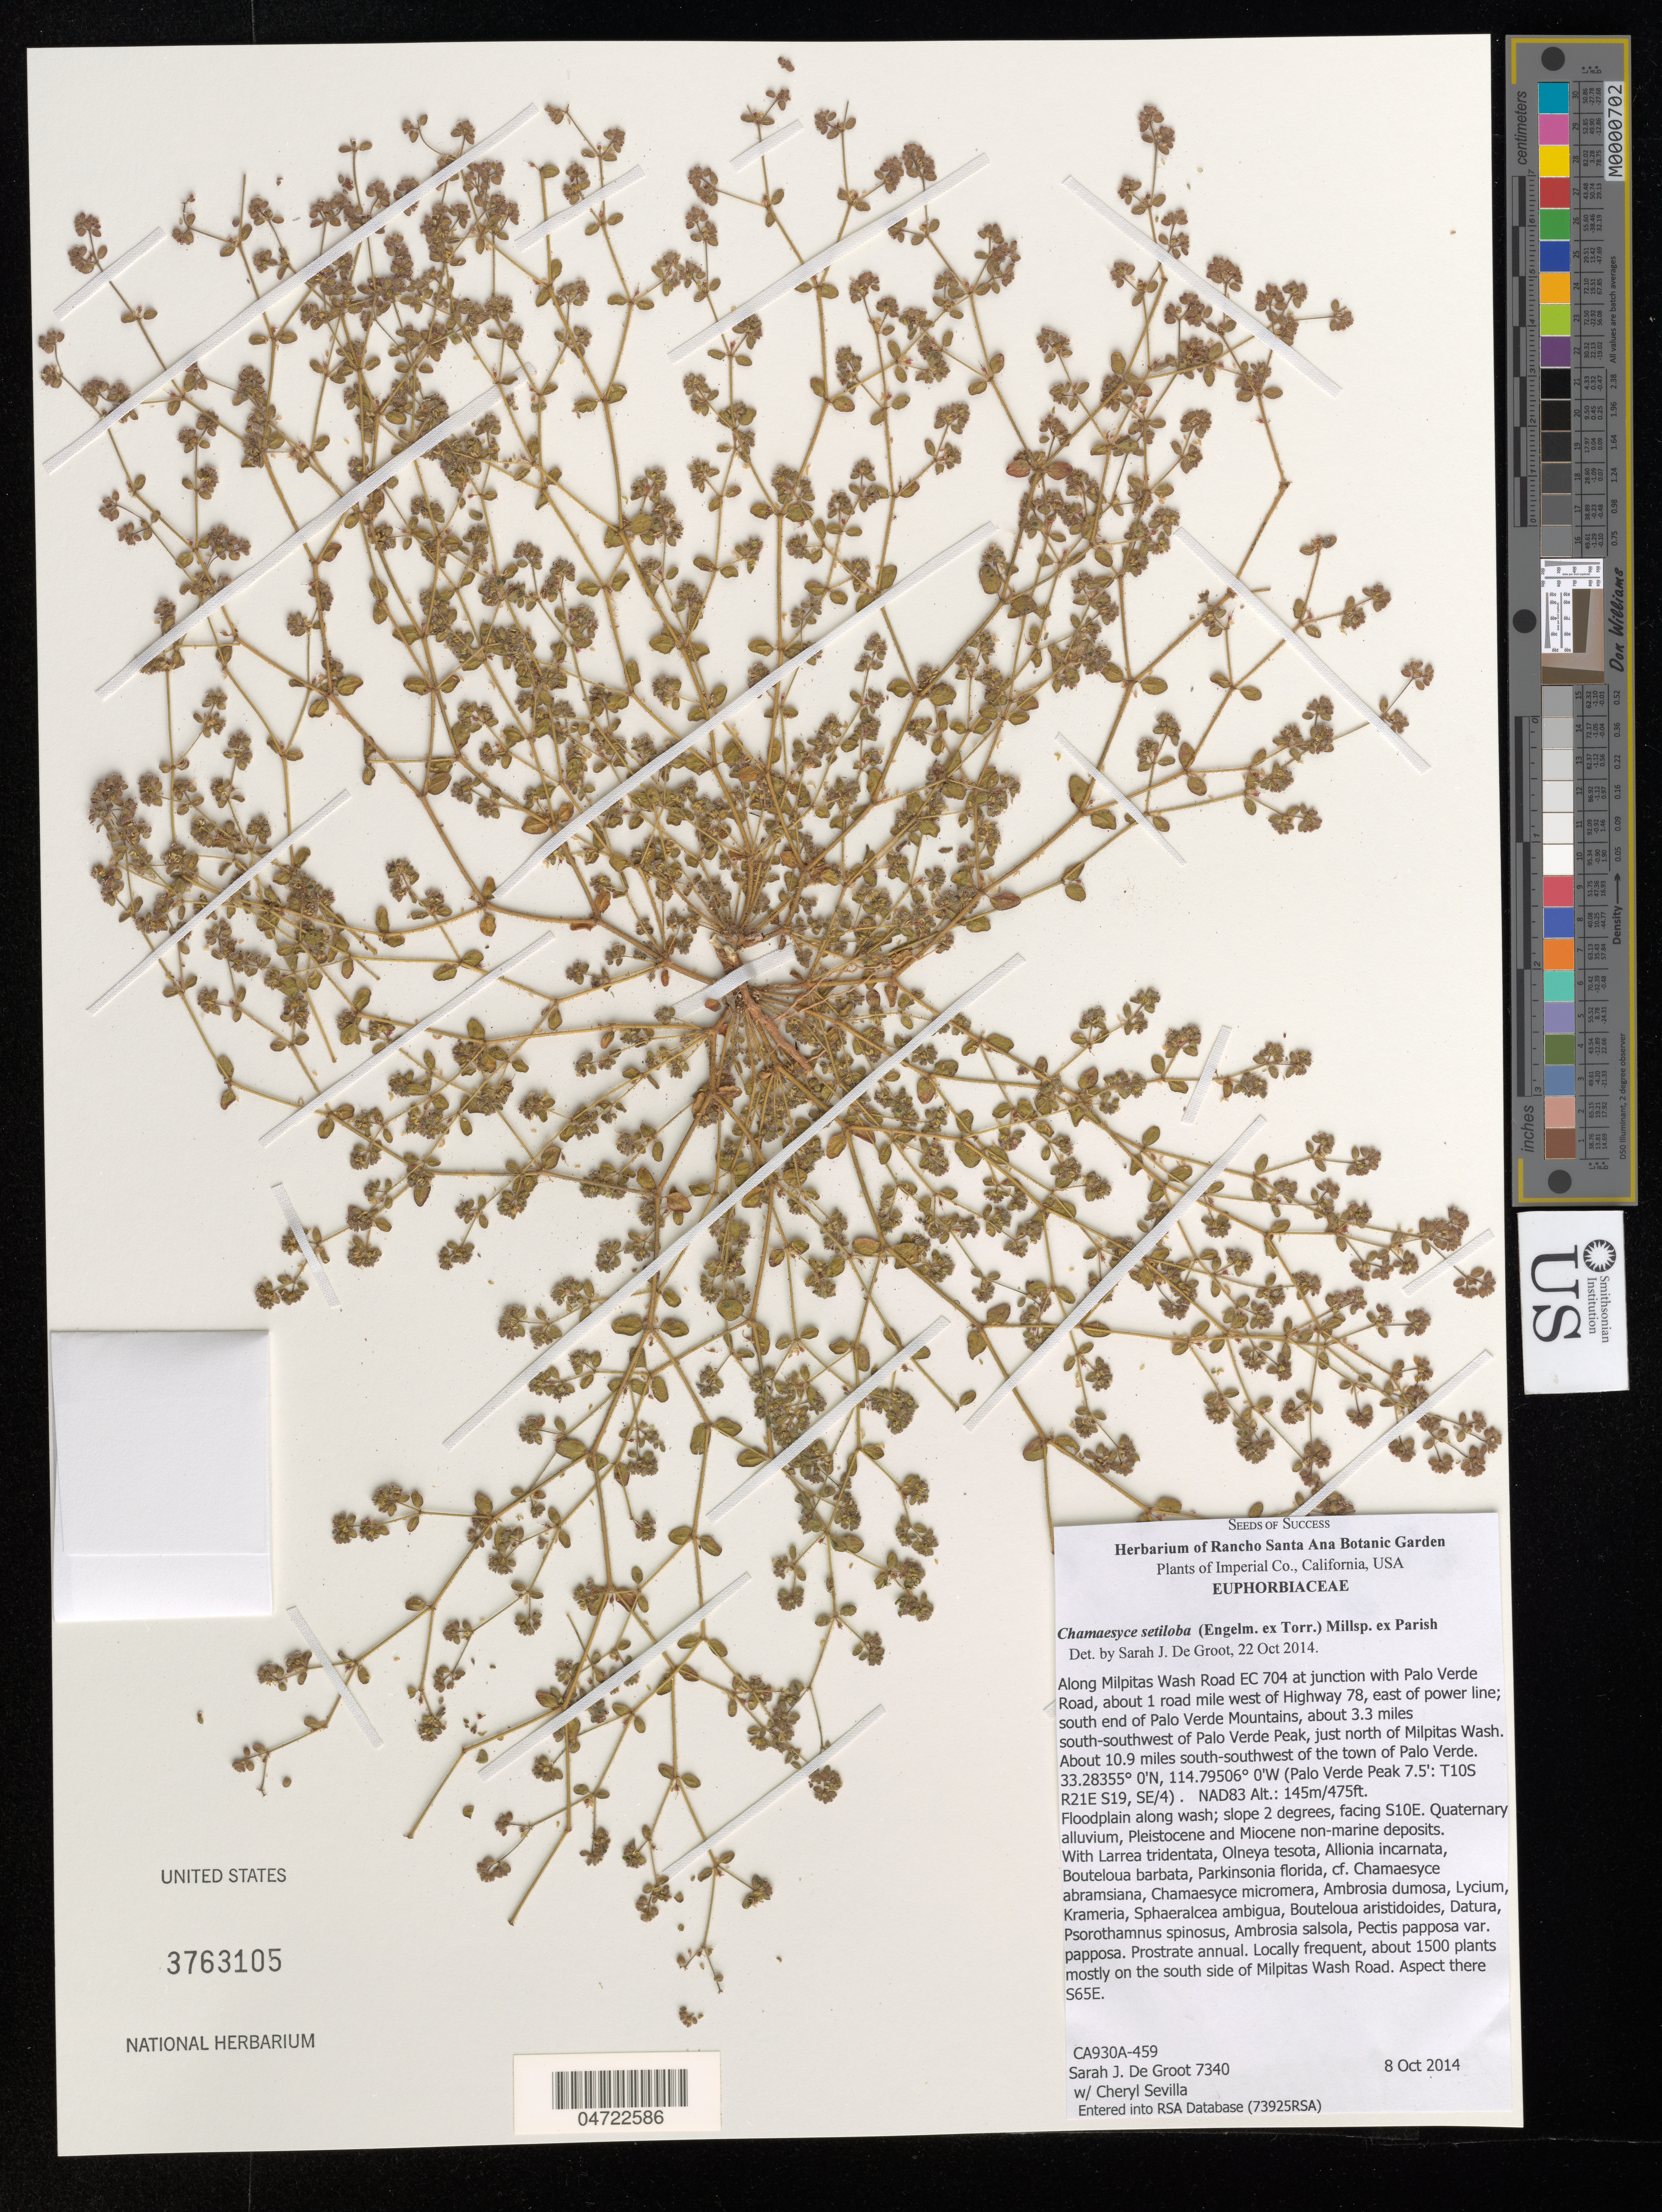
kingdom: Plantae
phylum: Tracheophyta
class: Magnoliopsida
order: Malpighiales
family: Euphorbiaceae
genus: Chamaesyce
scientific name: Chamaesyce setiloba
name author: (Engelm. ex Torr.) Norton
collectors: S. De Groot & C. Sevilla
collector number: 7340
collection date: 2014-10-08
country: United States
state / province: California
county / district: Imperial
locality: Imperial Co. Along Milpitas Wash Road EC 704 at junction with Palo Verde Road, about 1 road mile west of Highway 78, east of power line; south end of Palo Verde Mountains, about 3.3 miles south-southwest of Palo Verde Peak, just north of Milpitas Wash. About 10.9 miles south-southwest of the town of Palo Verde. (Palo Verde Peak 7.5': T10S R21E S19, SE/4). NAD83. Floodplain along wash; slope 2 degrees, facing S10E.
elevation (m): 145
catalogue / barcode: US 3763105